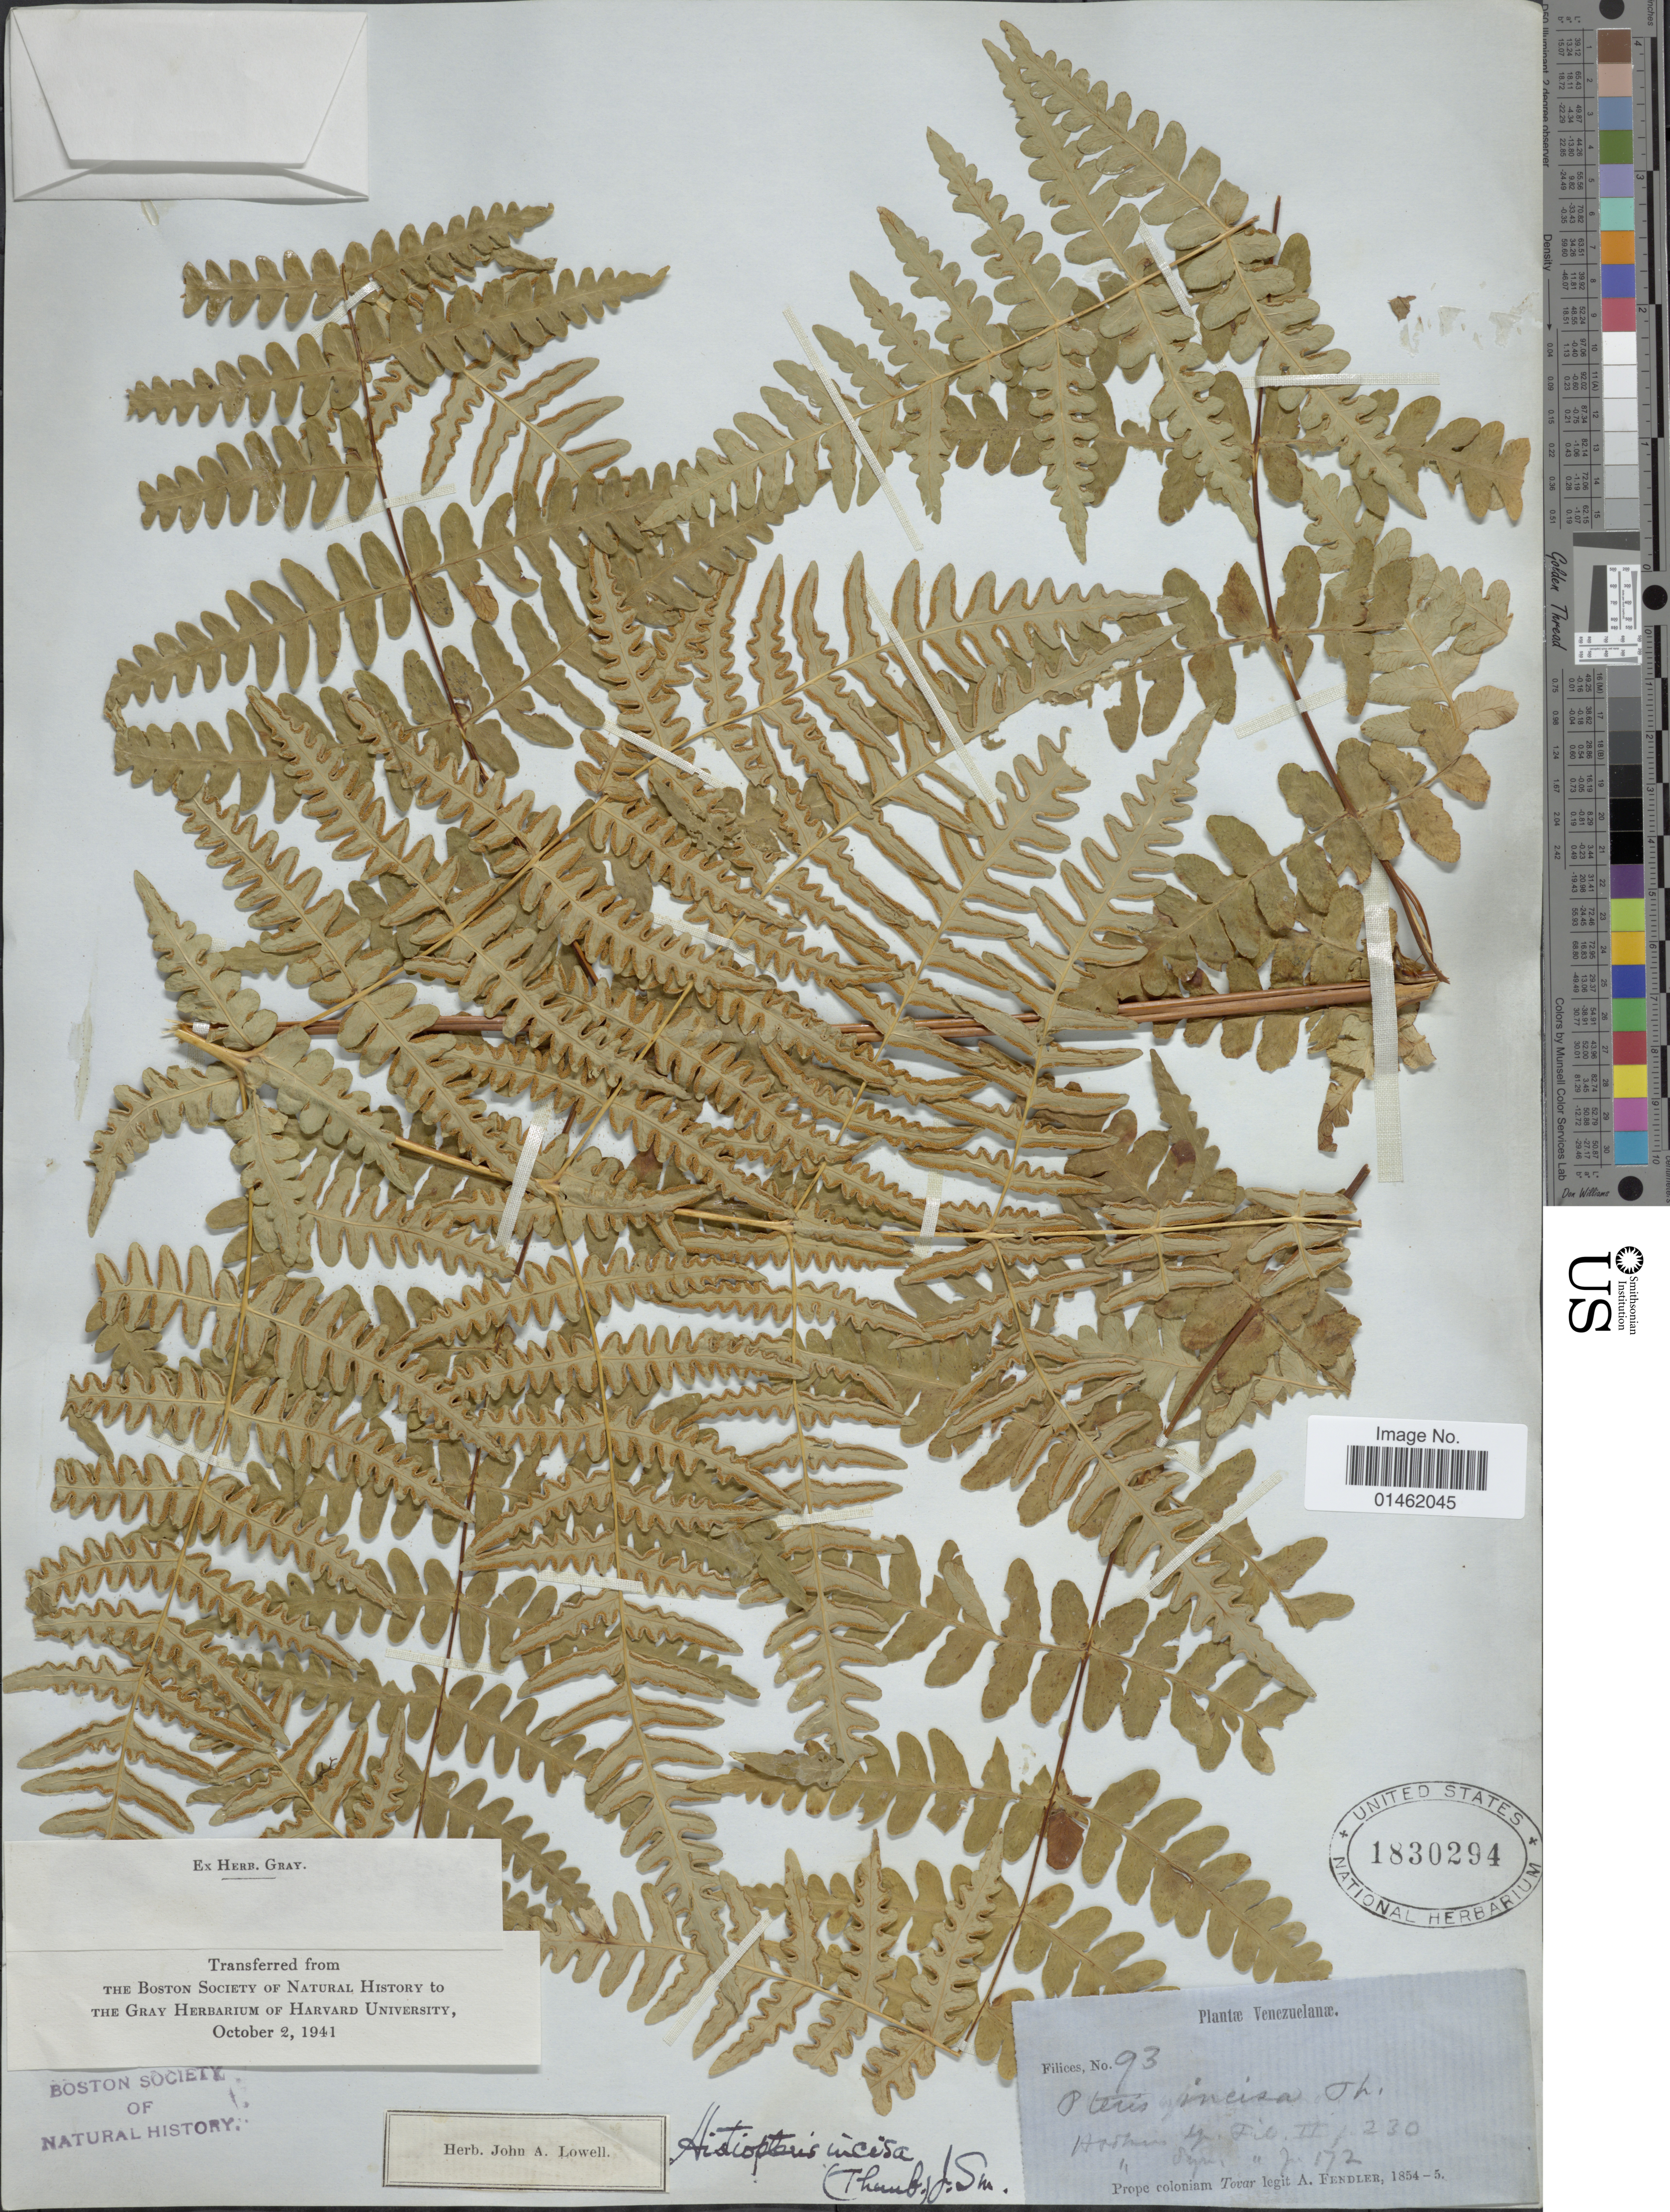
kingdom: Plantae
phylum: Tracheophyta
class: Polypodiopsida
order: Polypodiales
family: Dennstaedtiaceae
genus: Histiopteris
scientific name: Histiopteris incisa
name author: (Thunb.) J. Sm.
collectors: A. Fendler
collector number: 93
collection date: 1854/1855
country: Venezuela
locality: Venezuela, prope Coloniam Tovar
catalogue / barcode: US 1830294